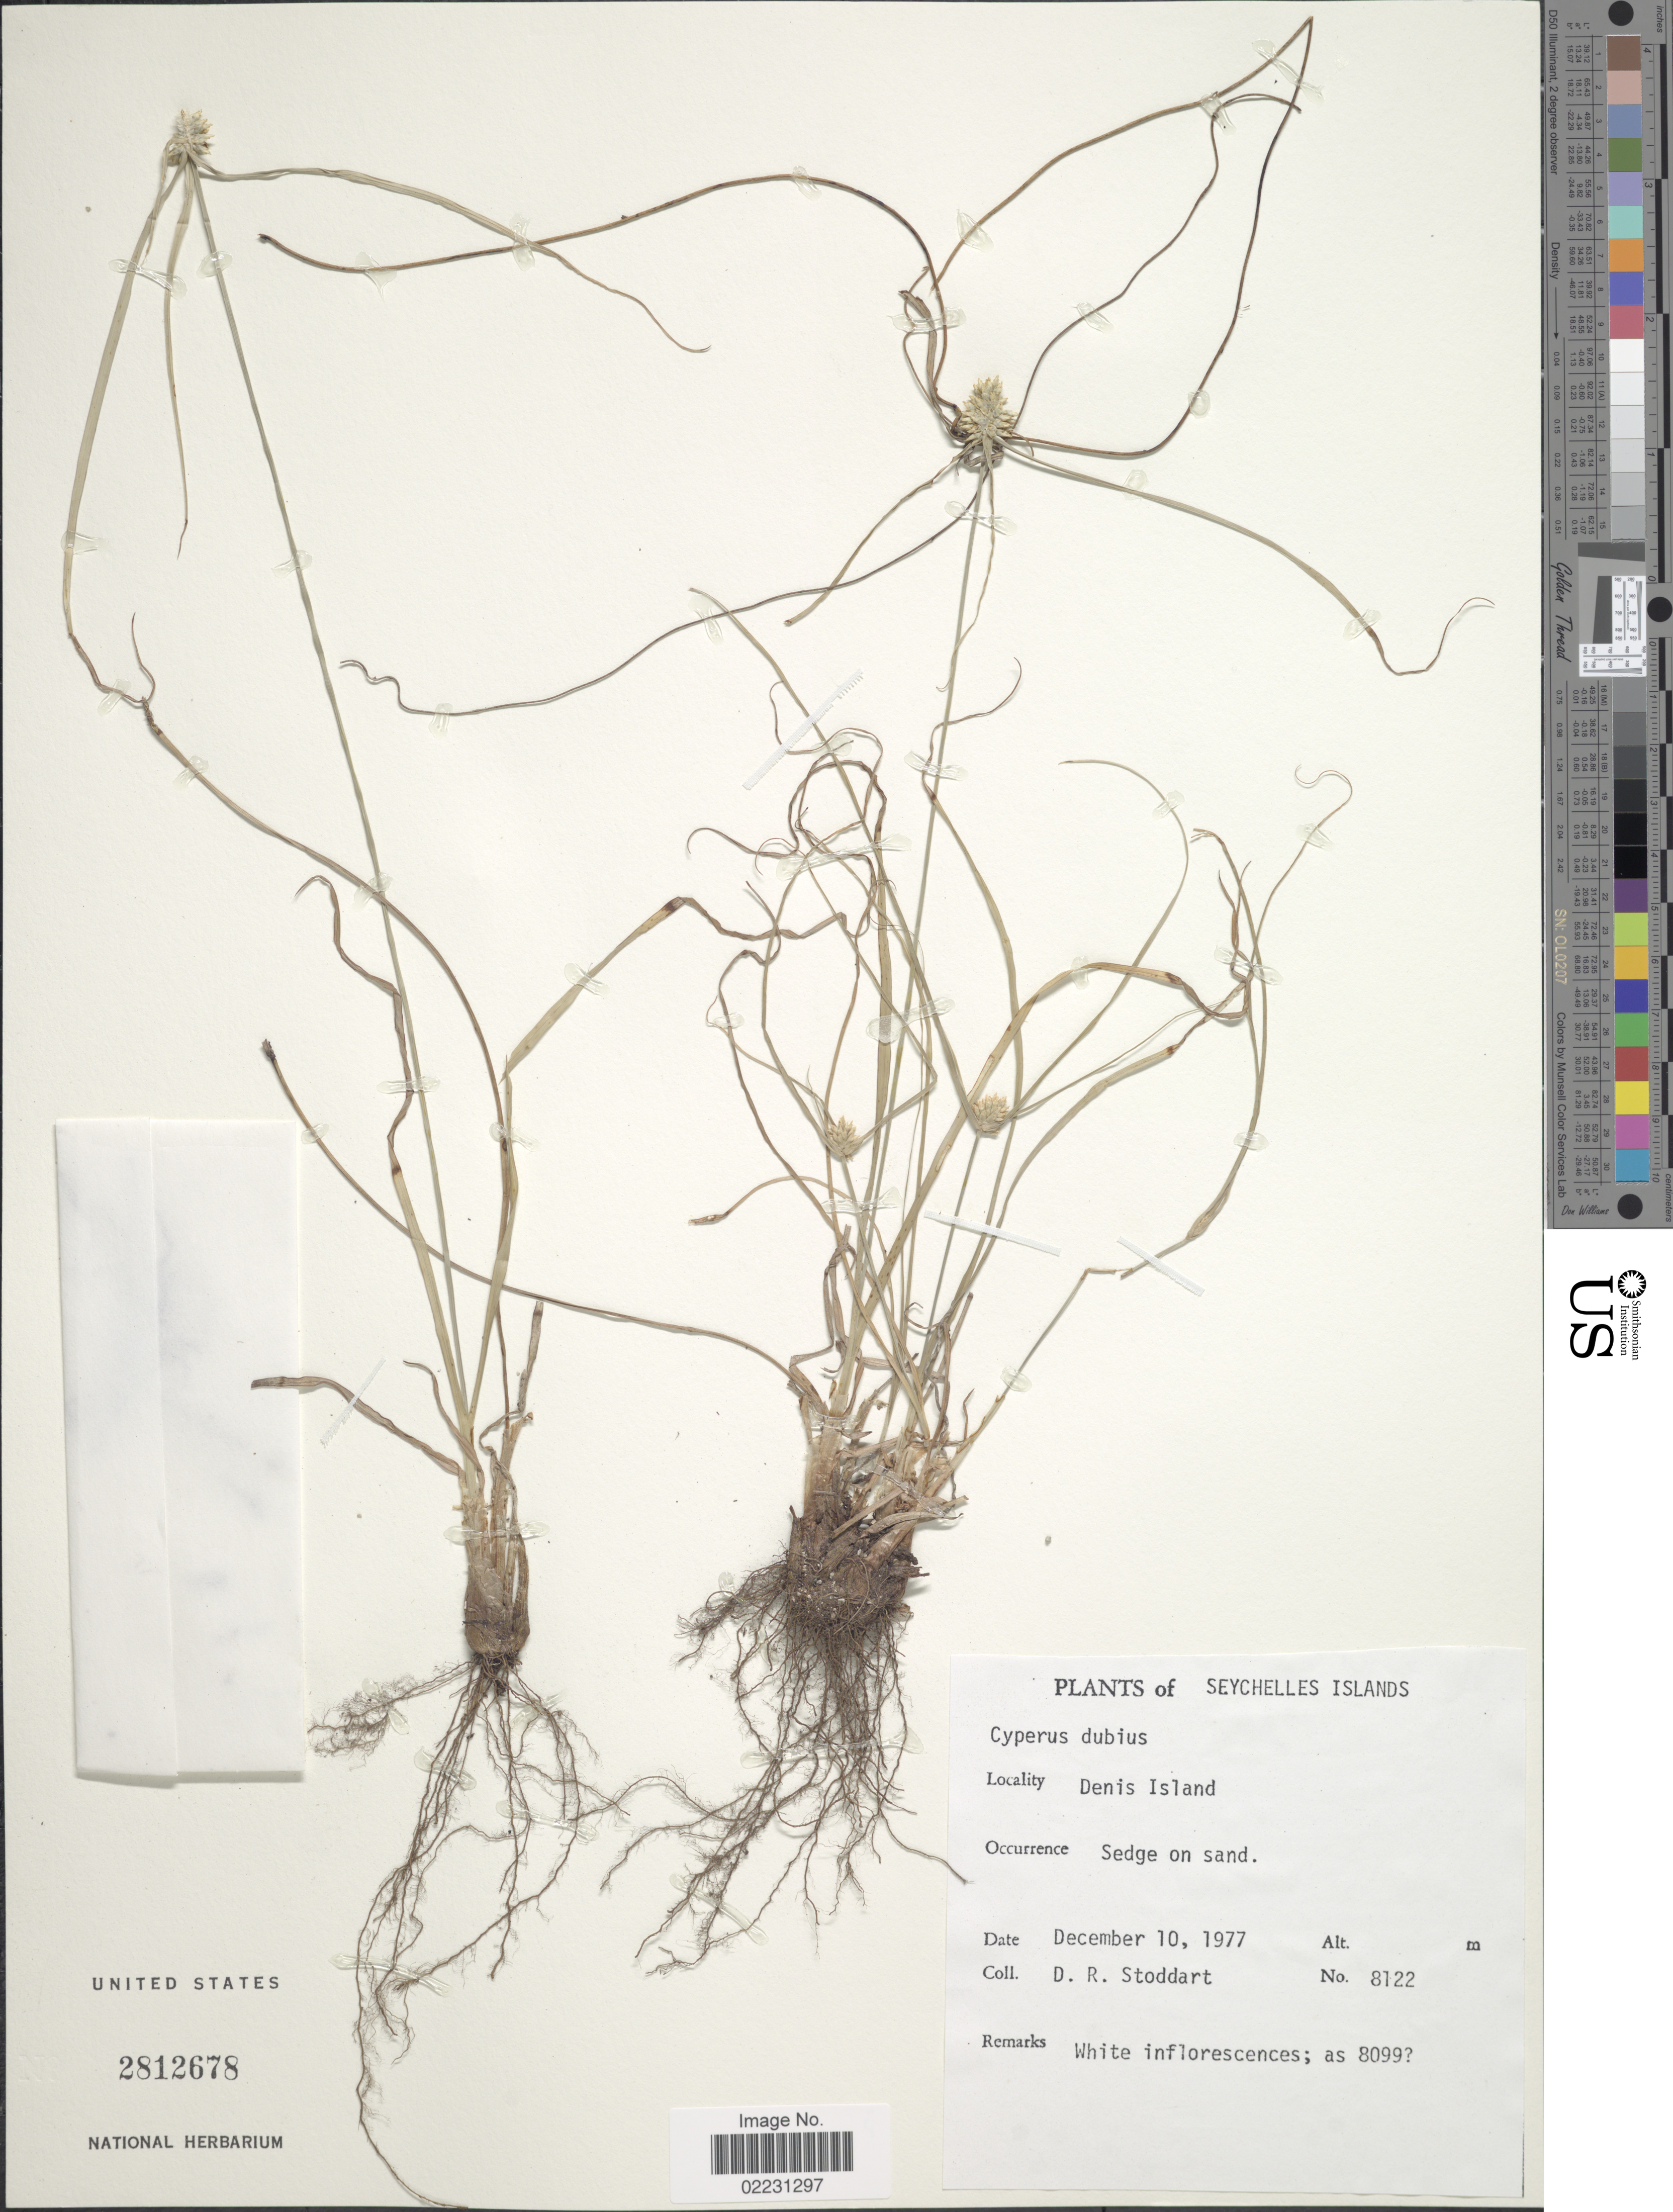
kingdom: Plantae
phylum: Tracheophyta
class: Liliopsida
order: Poales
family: Cyperaceae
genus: Cyperus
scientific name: Cyperus dubius Rottb. var. dubius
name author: Rottb.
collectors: D. R. Stoddart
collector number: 8122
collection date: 1977-12-10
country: Seychelles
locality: Seychelles Islands. Denis Island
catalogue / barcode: US 2812678